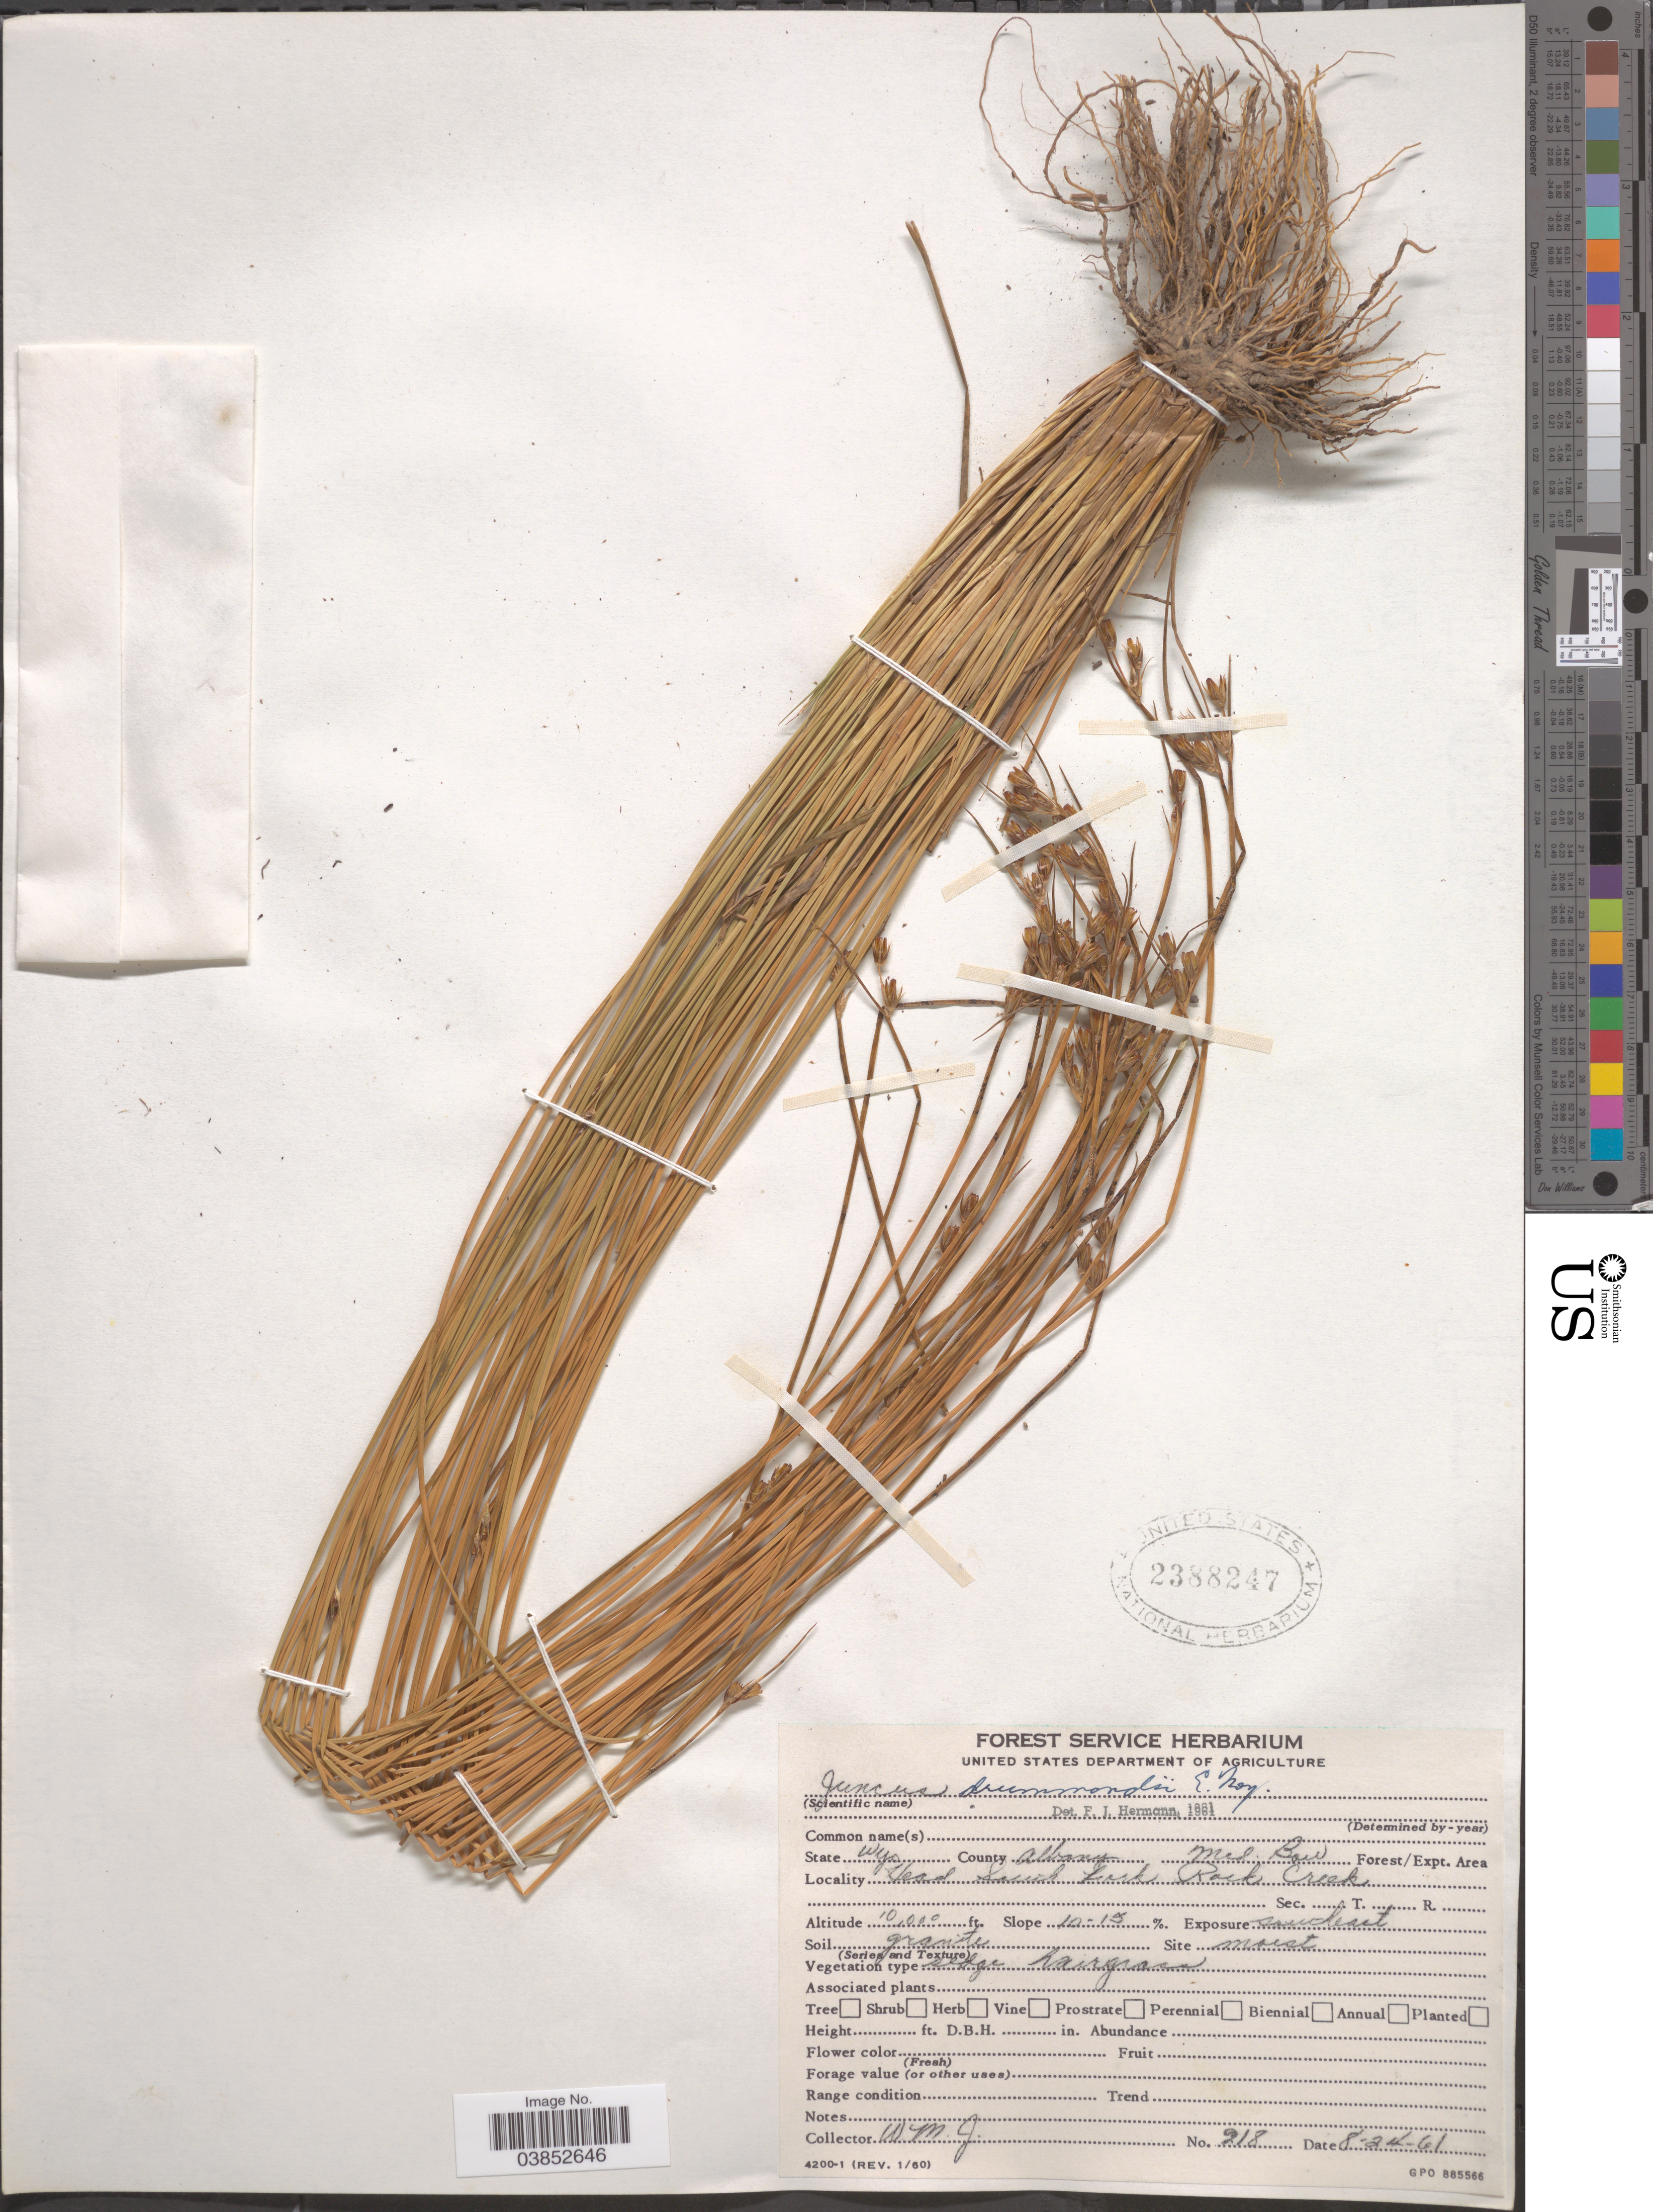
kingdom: Plantae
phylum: Tracheophyta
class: Liliopsida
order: Poales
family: Juncaceae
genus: Juncus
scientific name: Juncus drummondii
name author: E. Mey.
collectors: W. M. J.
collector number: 218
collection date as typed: Transcribed d/m/y: 24/8/61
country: United States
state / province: Wyoming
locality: County Albany. Med. Bow Forest/Exp. Area. Head South Fork Rock Creek.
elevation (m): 3048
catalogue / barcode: US 2388247